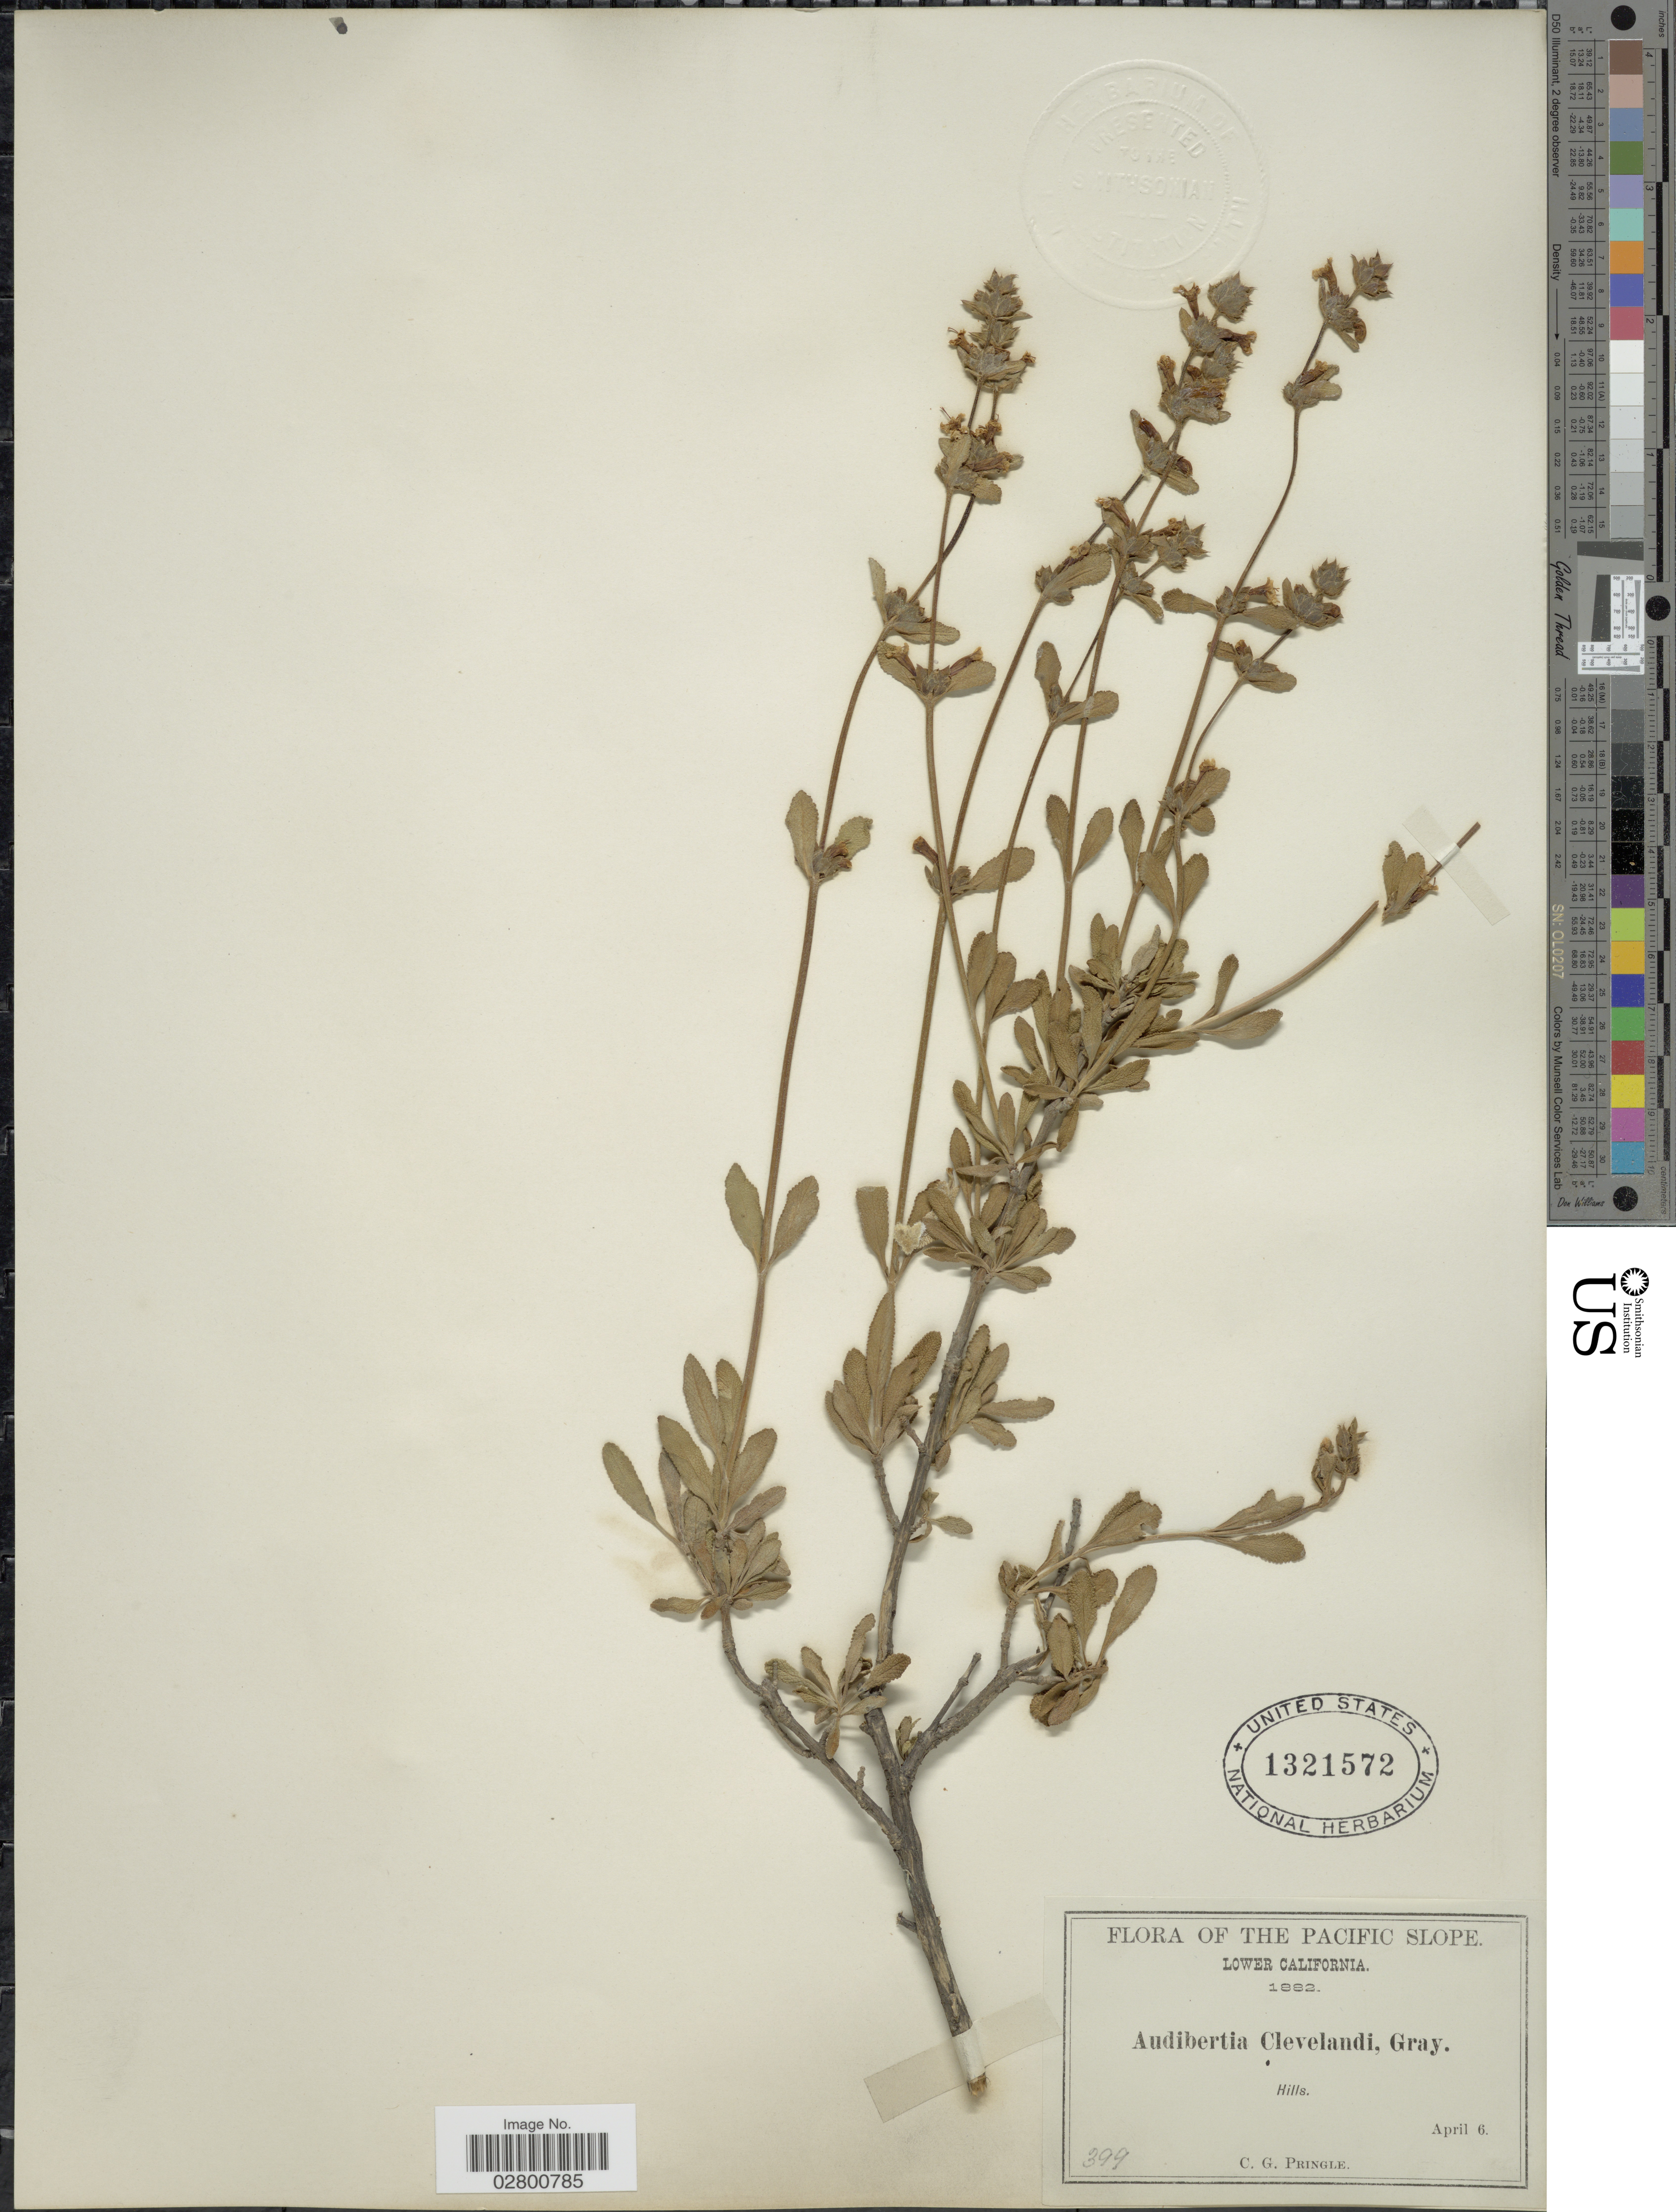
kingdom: Plantae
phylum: Tracheophyta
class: Magnoliopsida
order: Lamiales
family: Lamiaceae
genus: Salvia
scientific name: Salvia clevelandii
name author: (A. Gray) Greene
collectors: C. G. Pringle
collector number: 399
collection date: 1882-04-06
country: Mexico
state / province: Baja California Norte / Baja California Sur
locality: The Pacific Slope, Lower California, Hills.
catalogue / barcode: US 1321572